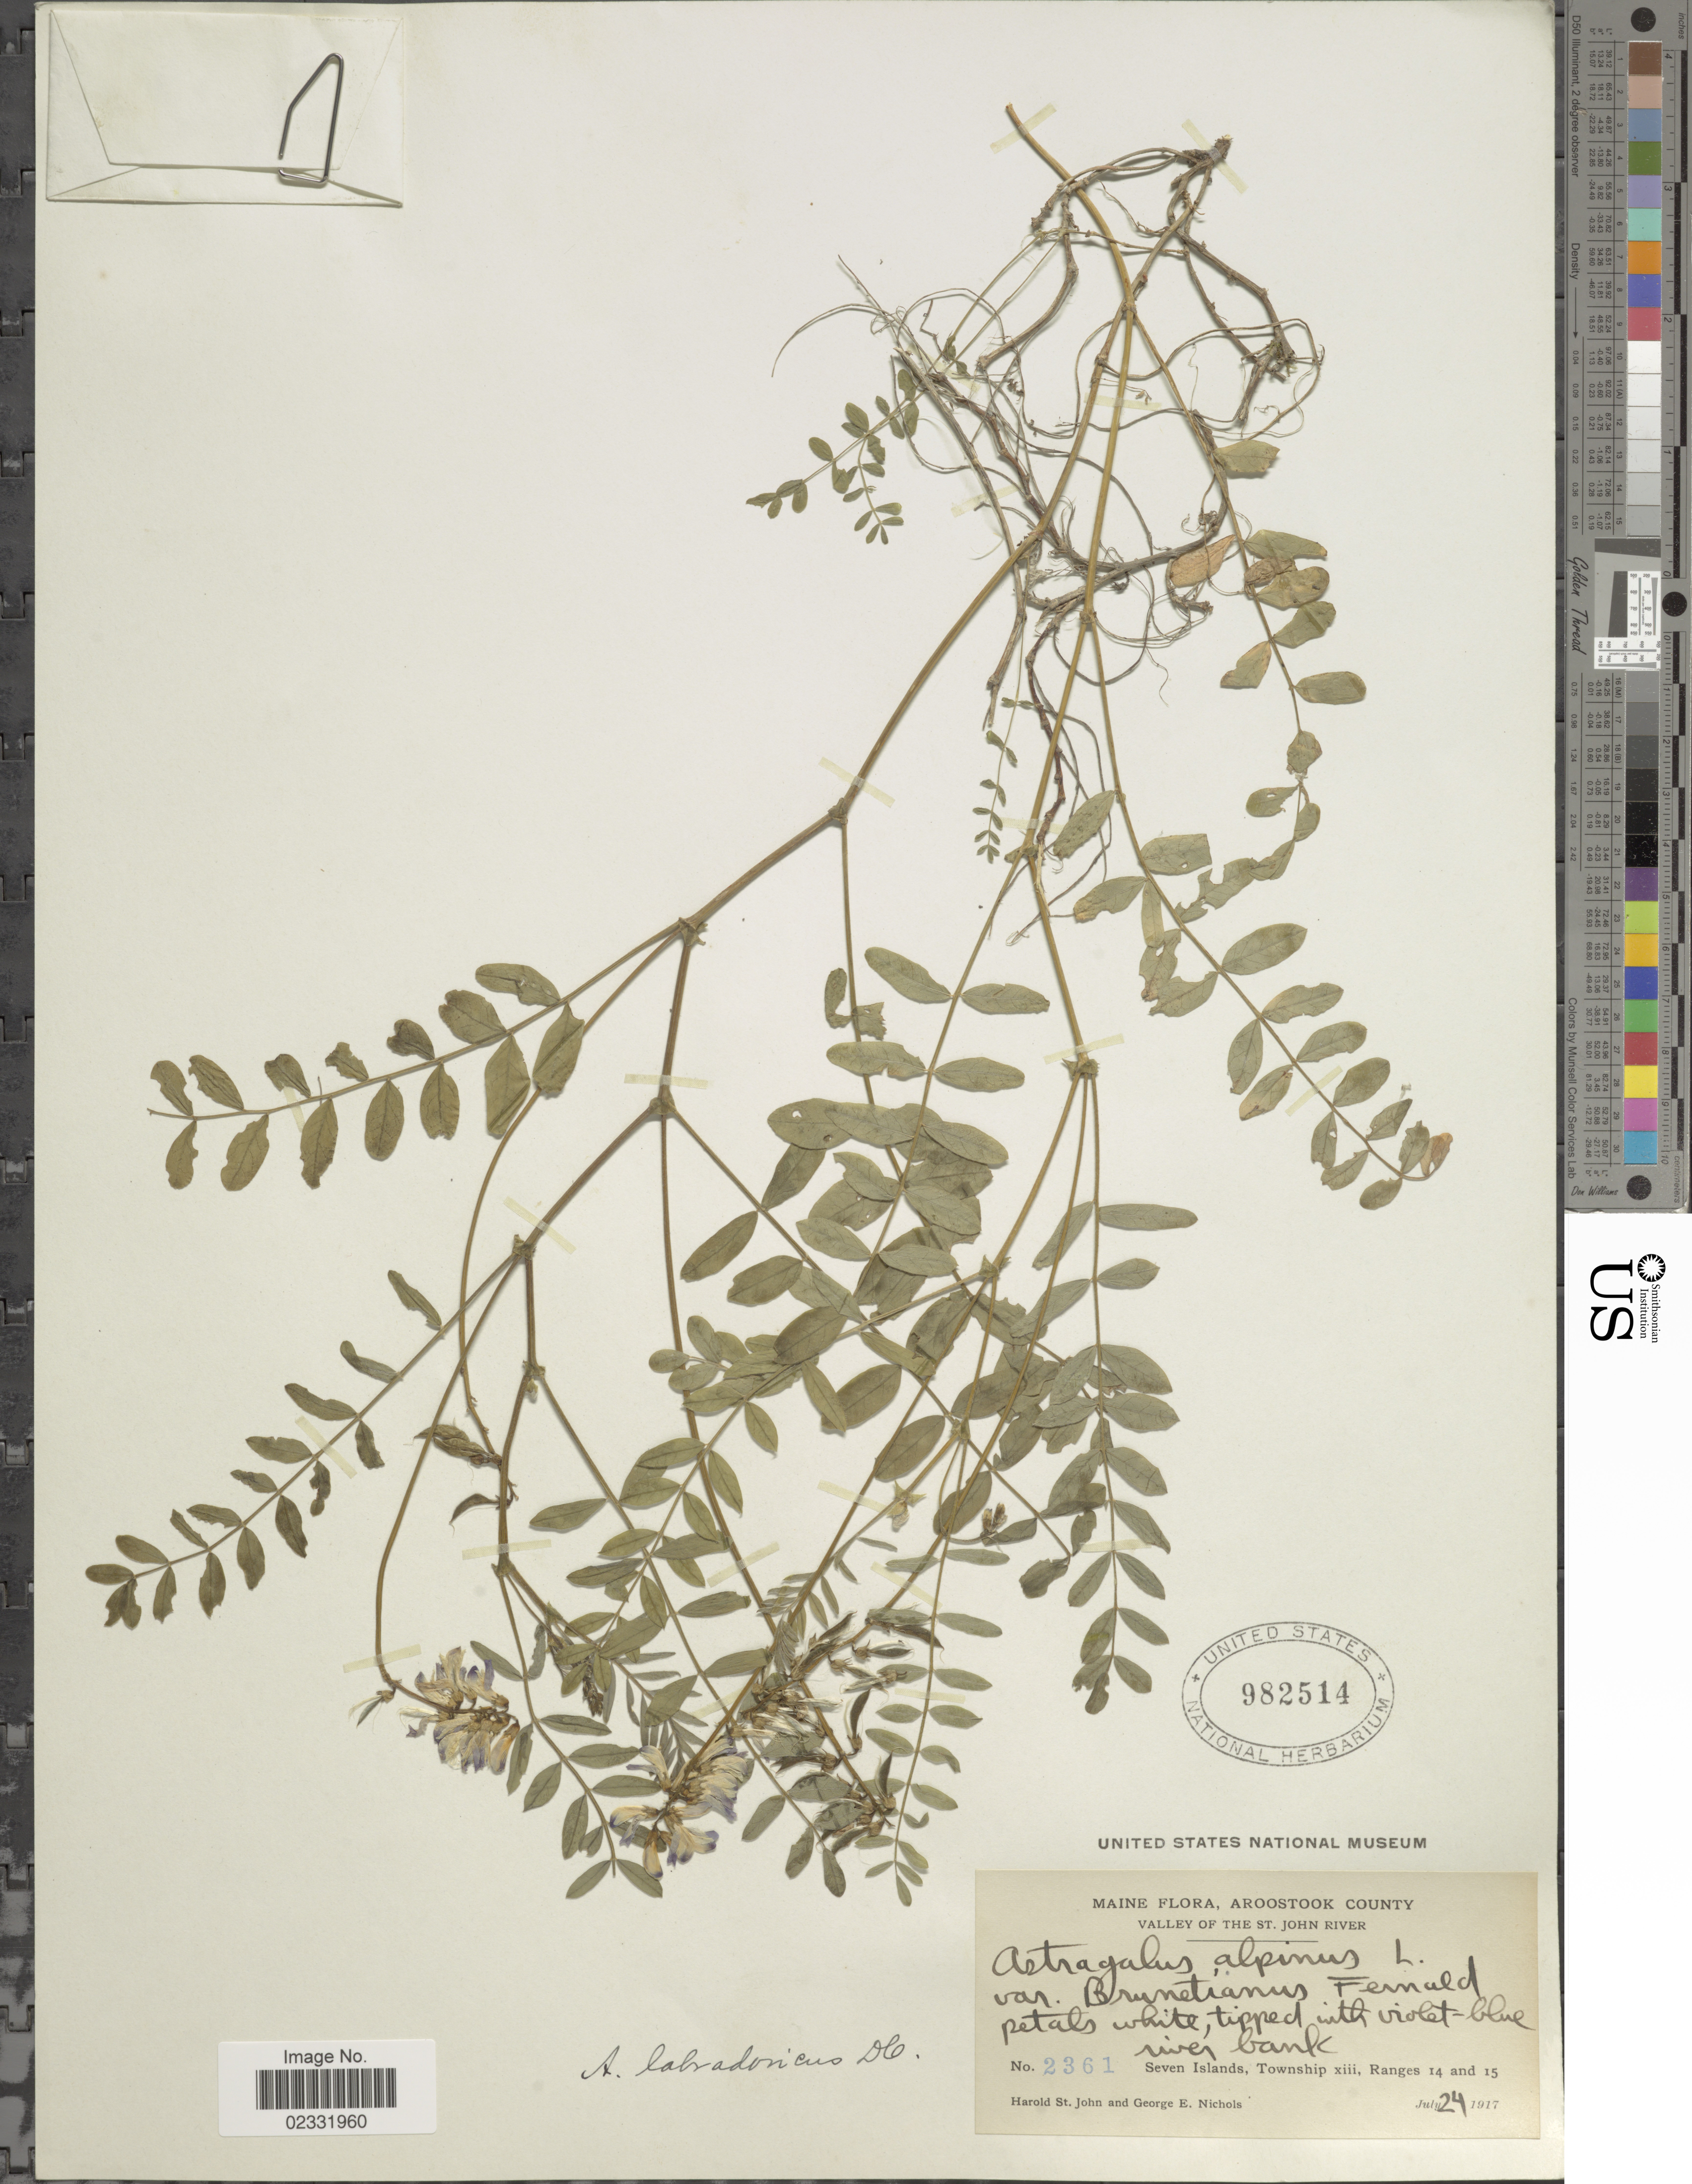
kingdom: Plantae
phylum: Tracheophyta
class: Magnoliopsida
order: Fabales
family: Fabaceae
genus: Astragalus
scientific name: Astragalus labradoricus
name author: DC.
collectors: H. St. John & G. E. Nichols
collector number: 2361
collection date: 1917-07-24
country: United States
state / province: Maine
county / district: Aroostook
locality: Valley of the St. John River. Seven Islands, Township xiii, Ranges 14 and 15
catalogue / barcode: US 982514